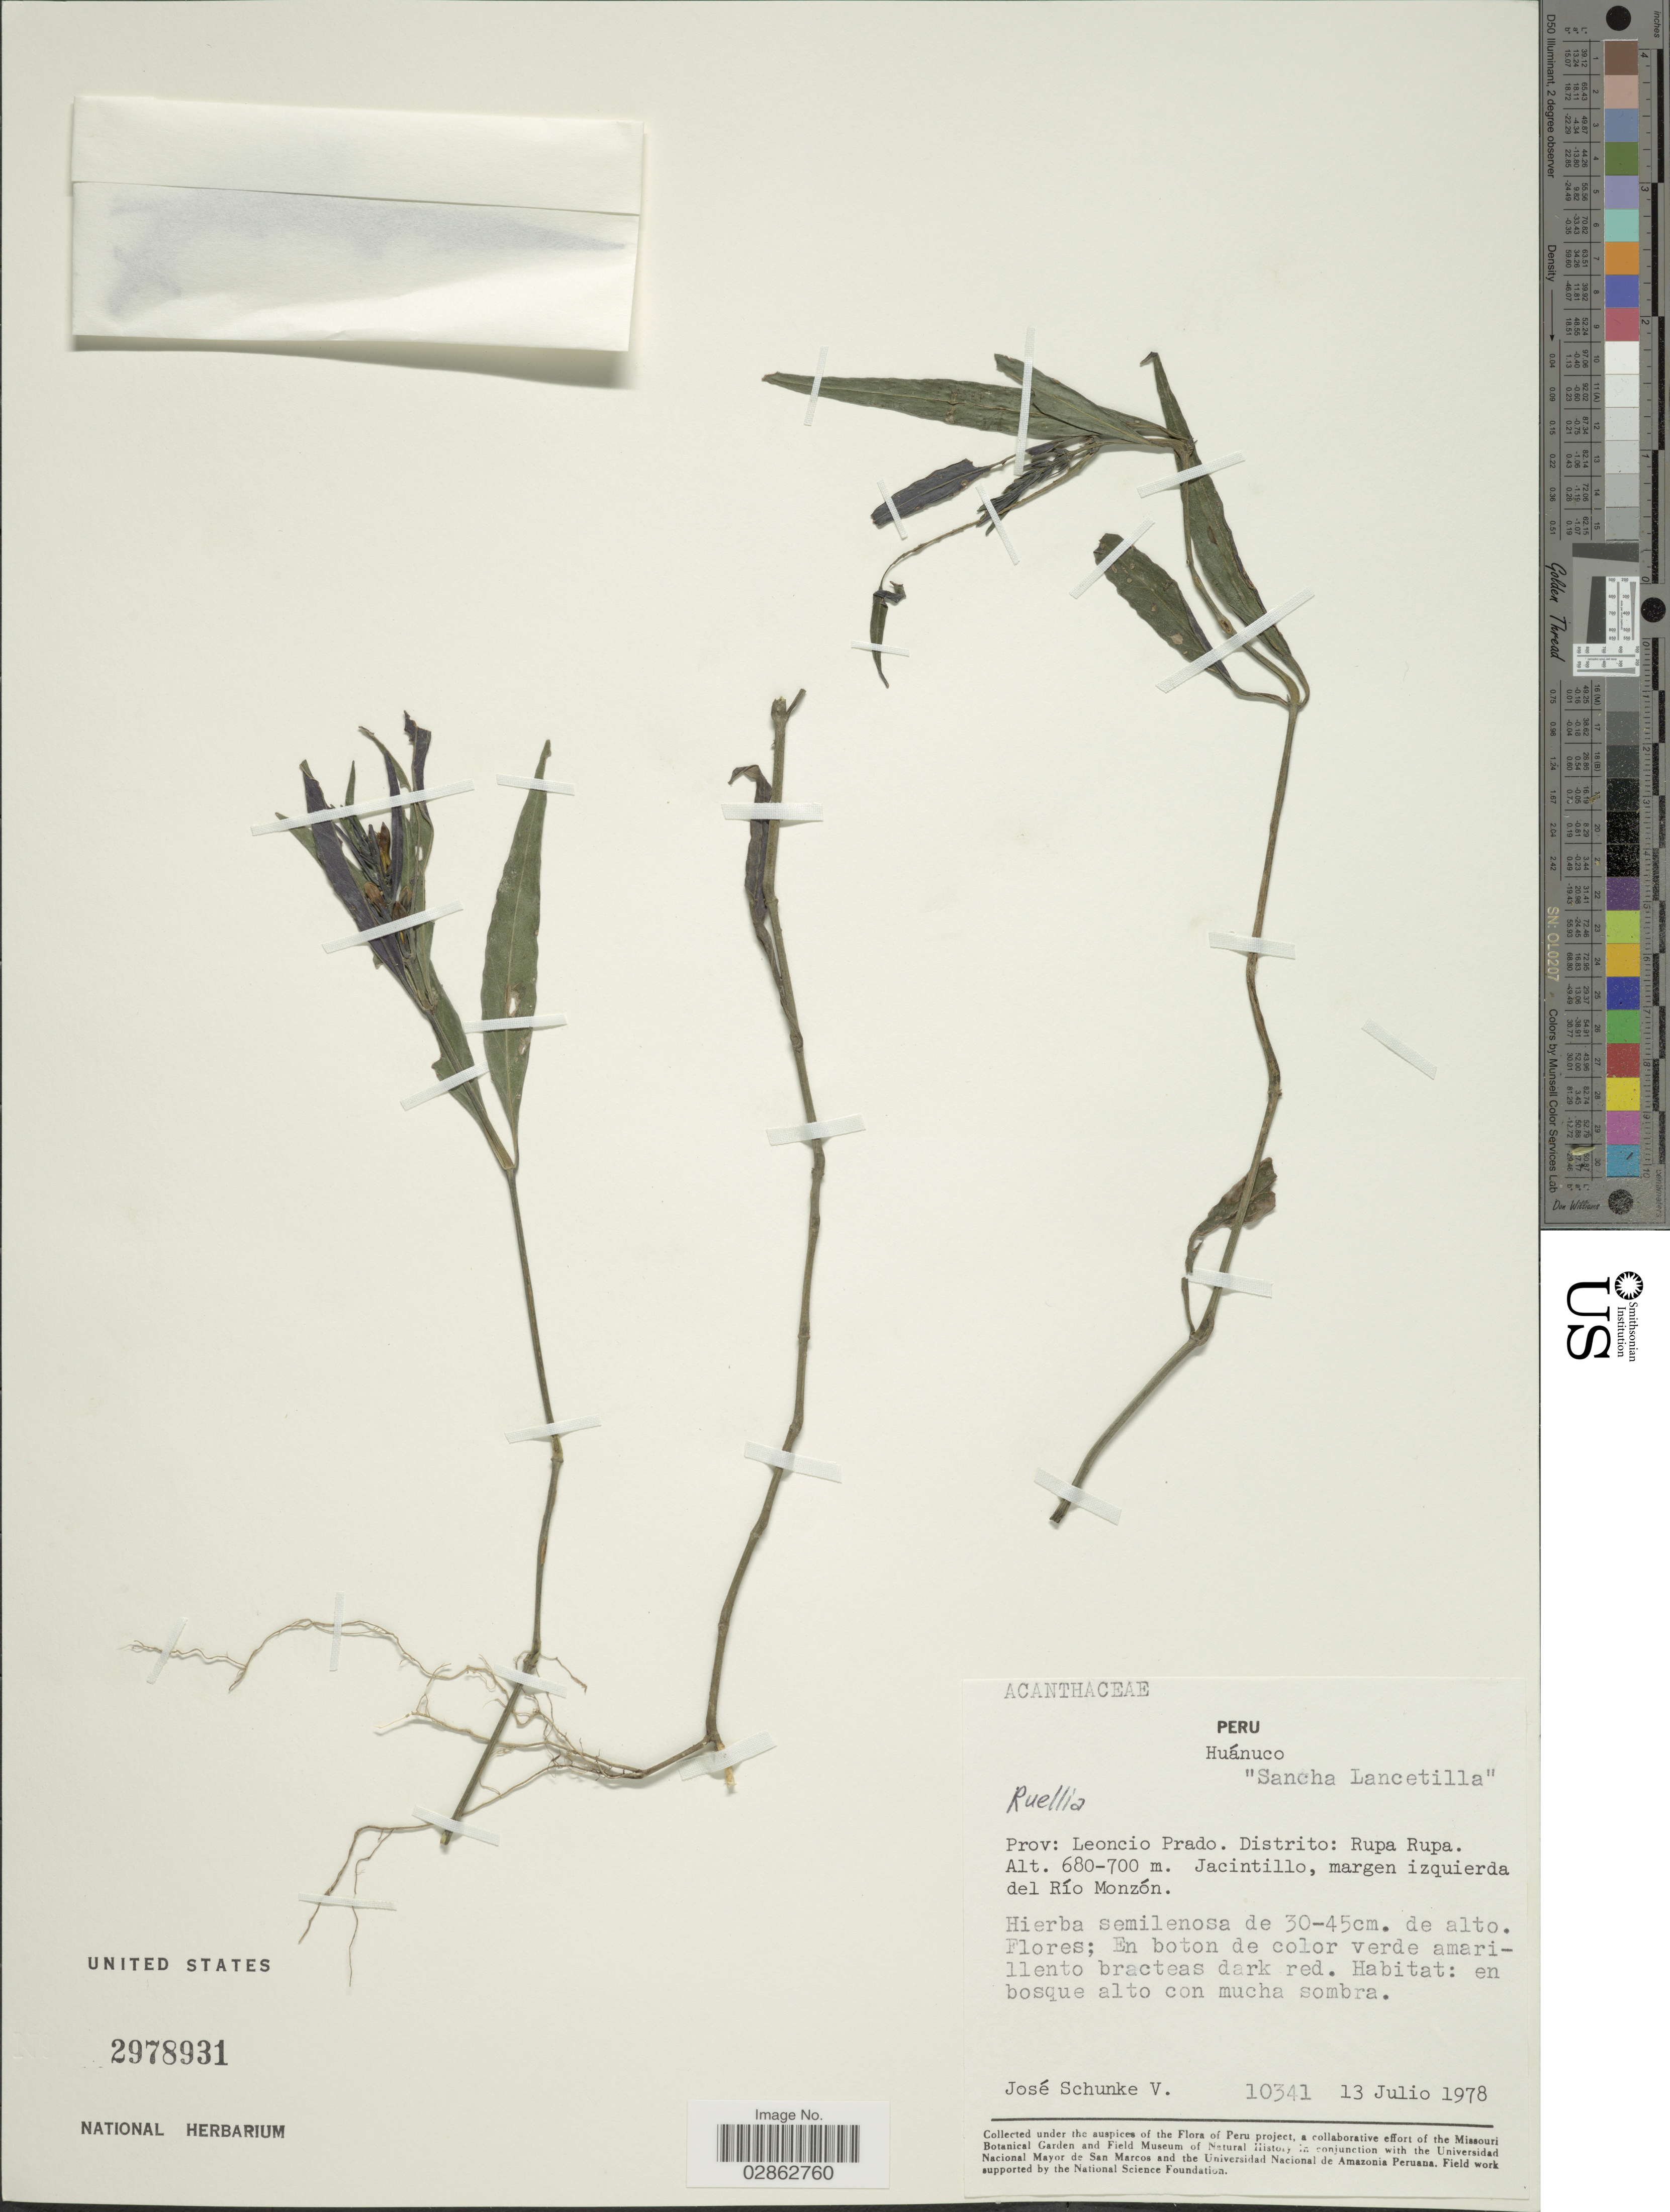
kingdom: Plantae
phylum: Tracheophyta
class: Magnoliopsida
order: Lamiales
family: Acanthaceae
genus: Ruellia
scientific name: Ruellia sp.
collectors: J. Schunke Vigo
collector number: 10341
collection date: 1978-07-13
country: Peru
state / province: Huánuco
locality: Sancha Lancetilla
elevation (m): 680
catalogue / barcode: US 2978931